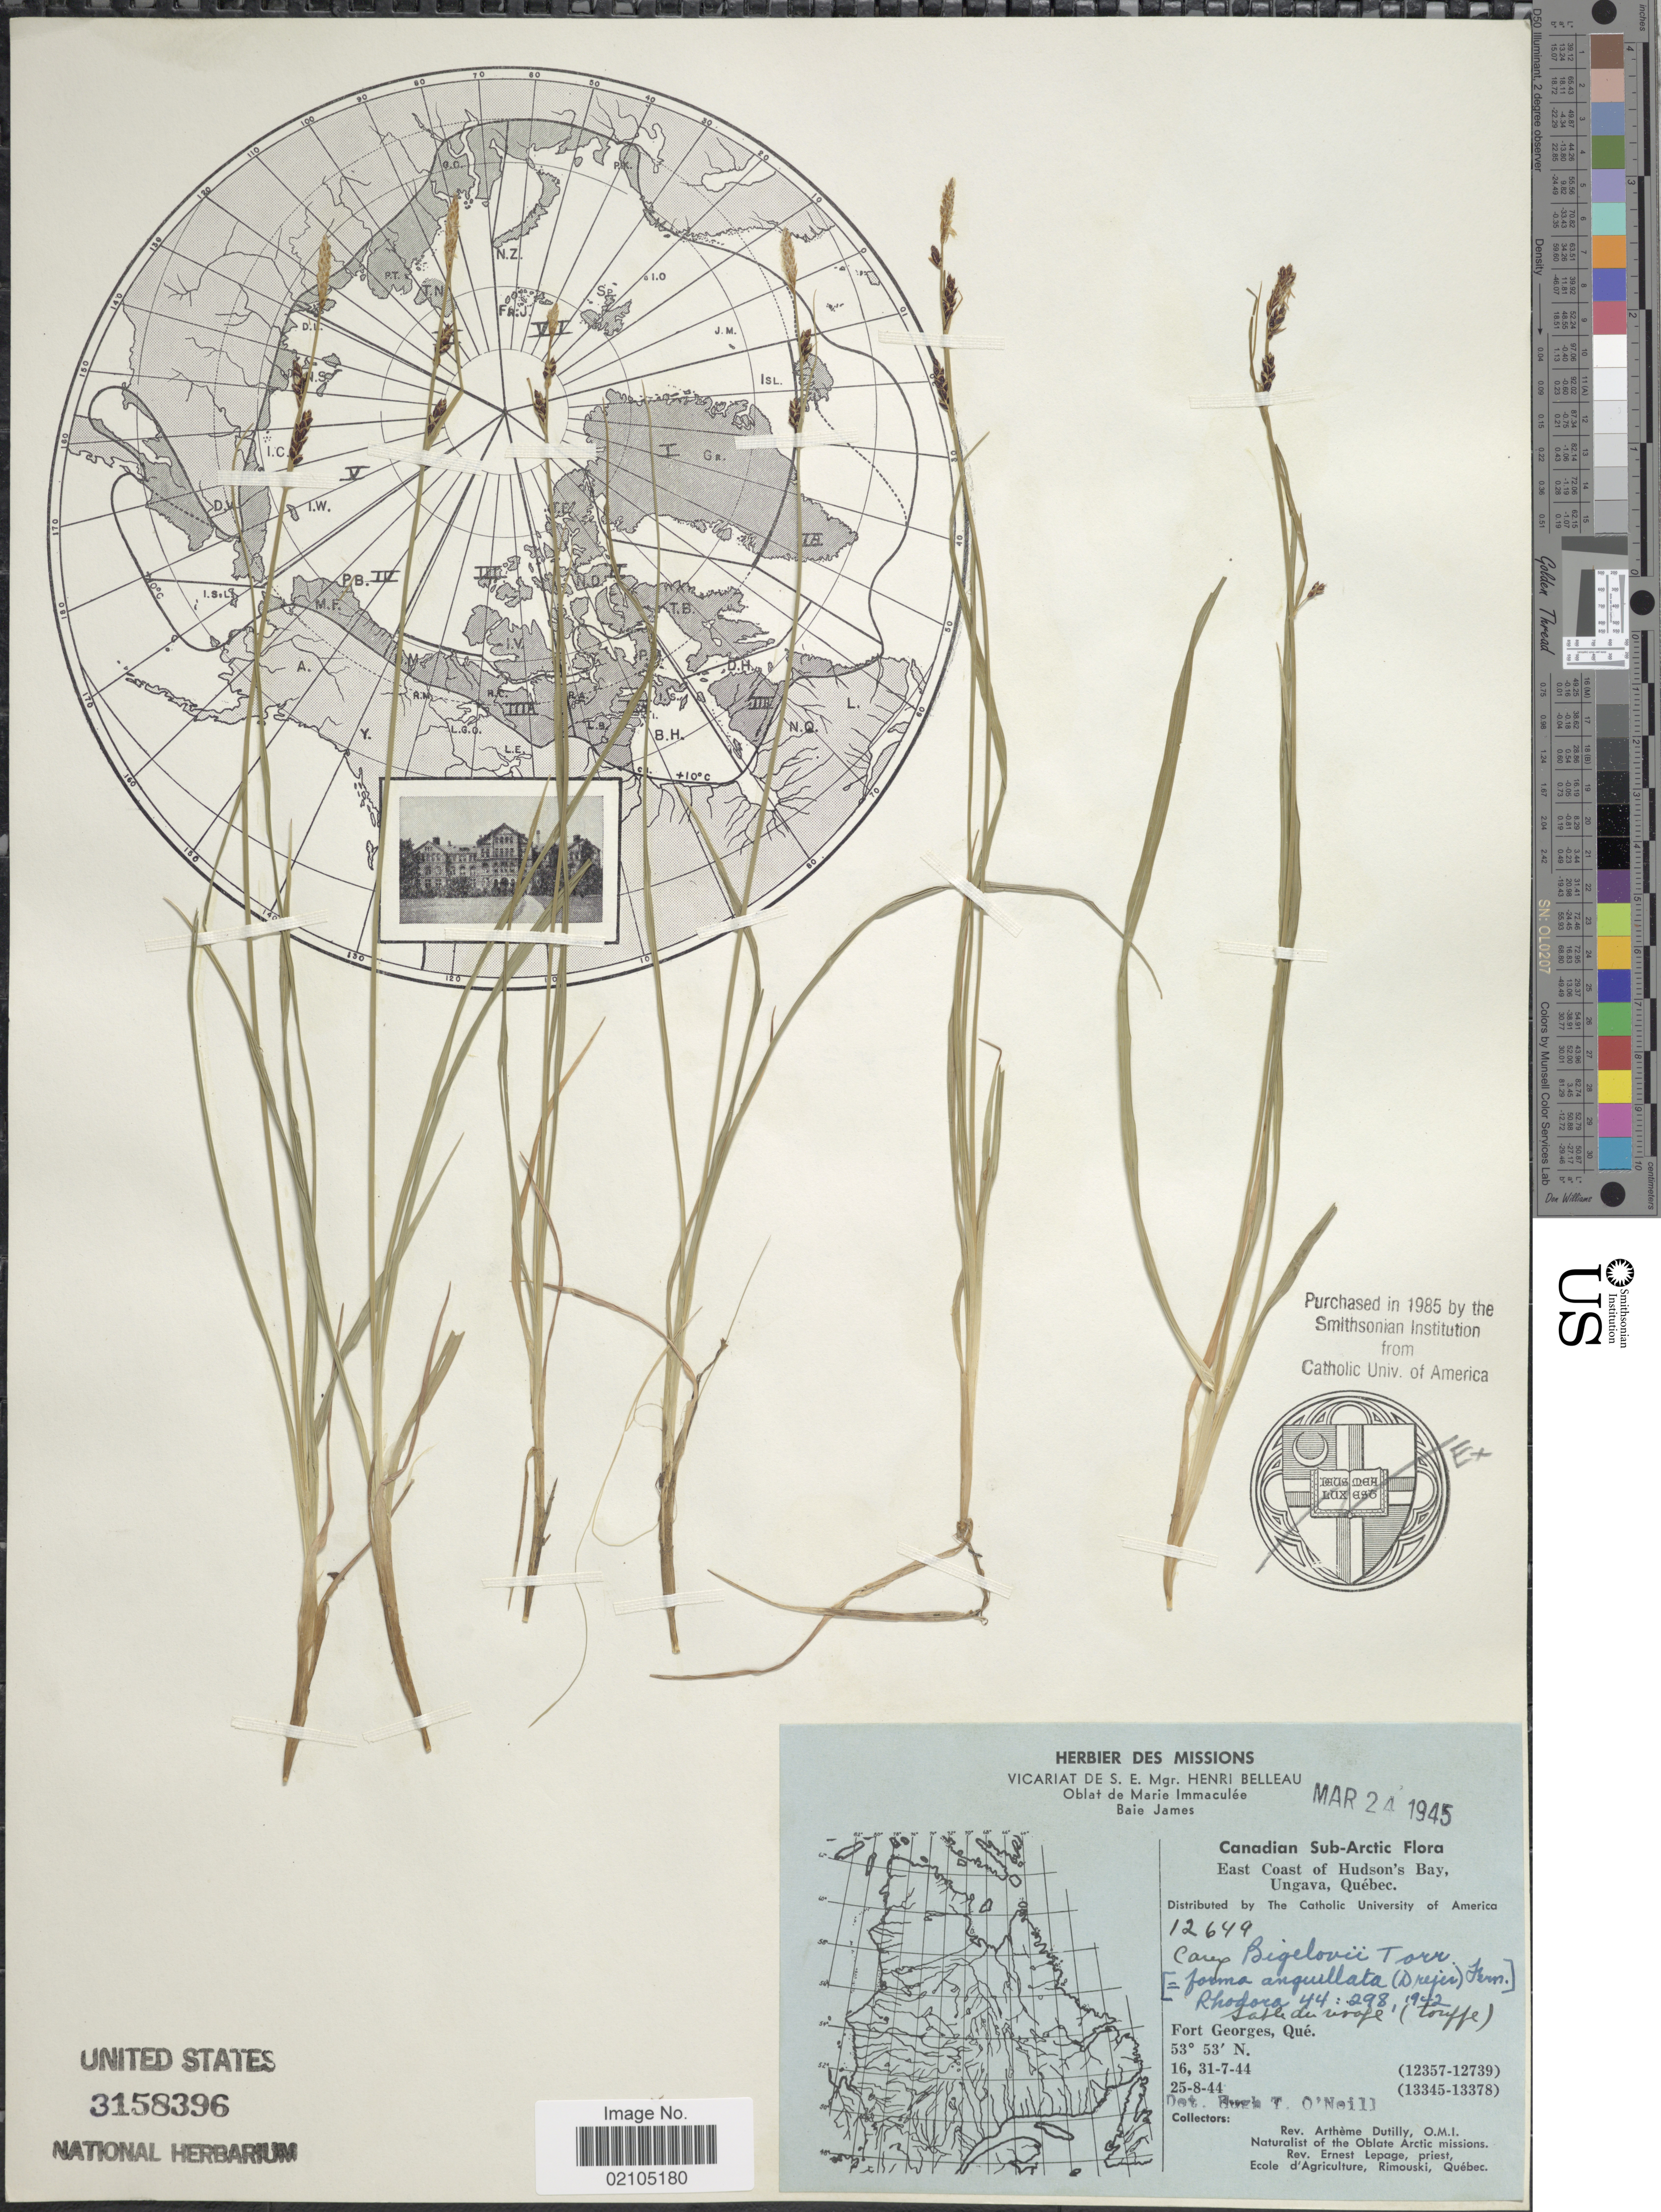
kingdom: Plantae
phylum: Tracheophyta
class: Liliopsida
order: Poales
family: Cyperaceae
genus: Carex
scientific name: Carex bigelowii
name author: Torr. ex Schwein.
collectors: A. Dutilly & E. Lepage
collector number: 12649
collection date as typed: Transcribed d/m/y: 16/7/44 to 25/8/44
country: Canada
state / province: Quebec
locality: Canadian Sub-Arctic, East Coast of Hudson's Bay, Ungava, Quebec. For t Georges, Que.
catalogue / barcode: US 3158396